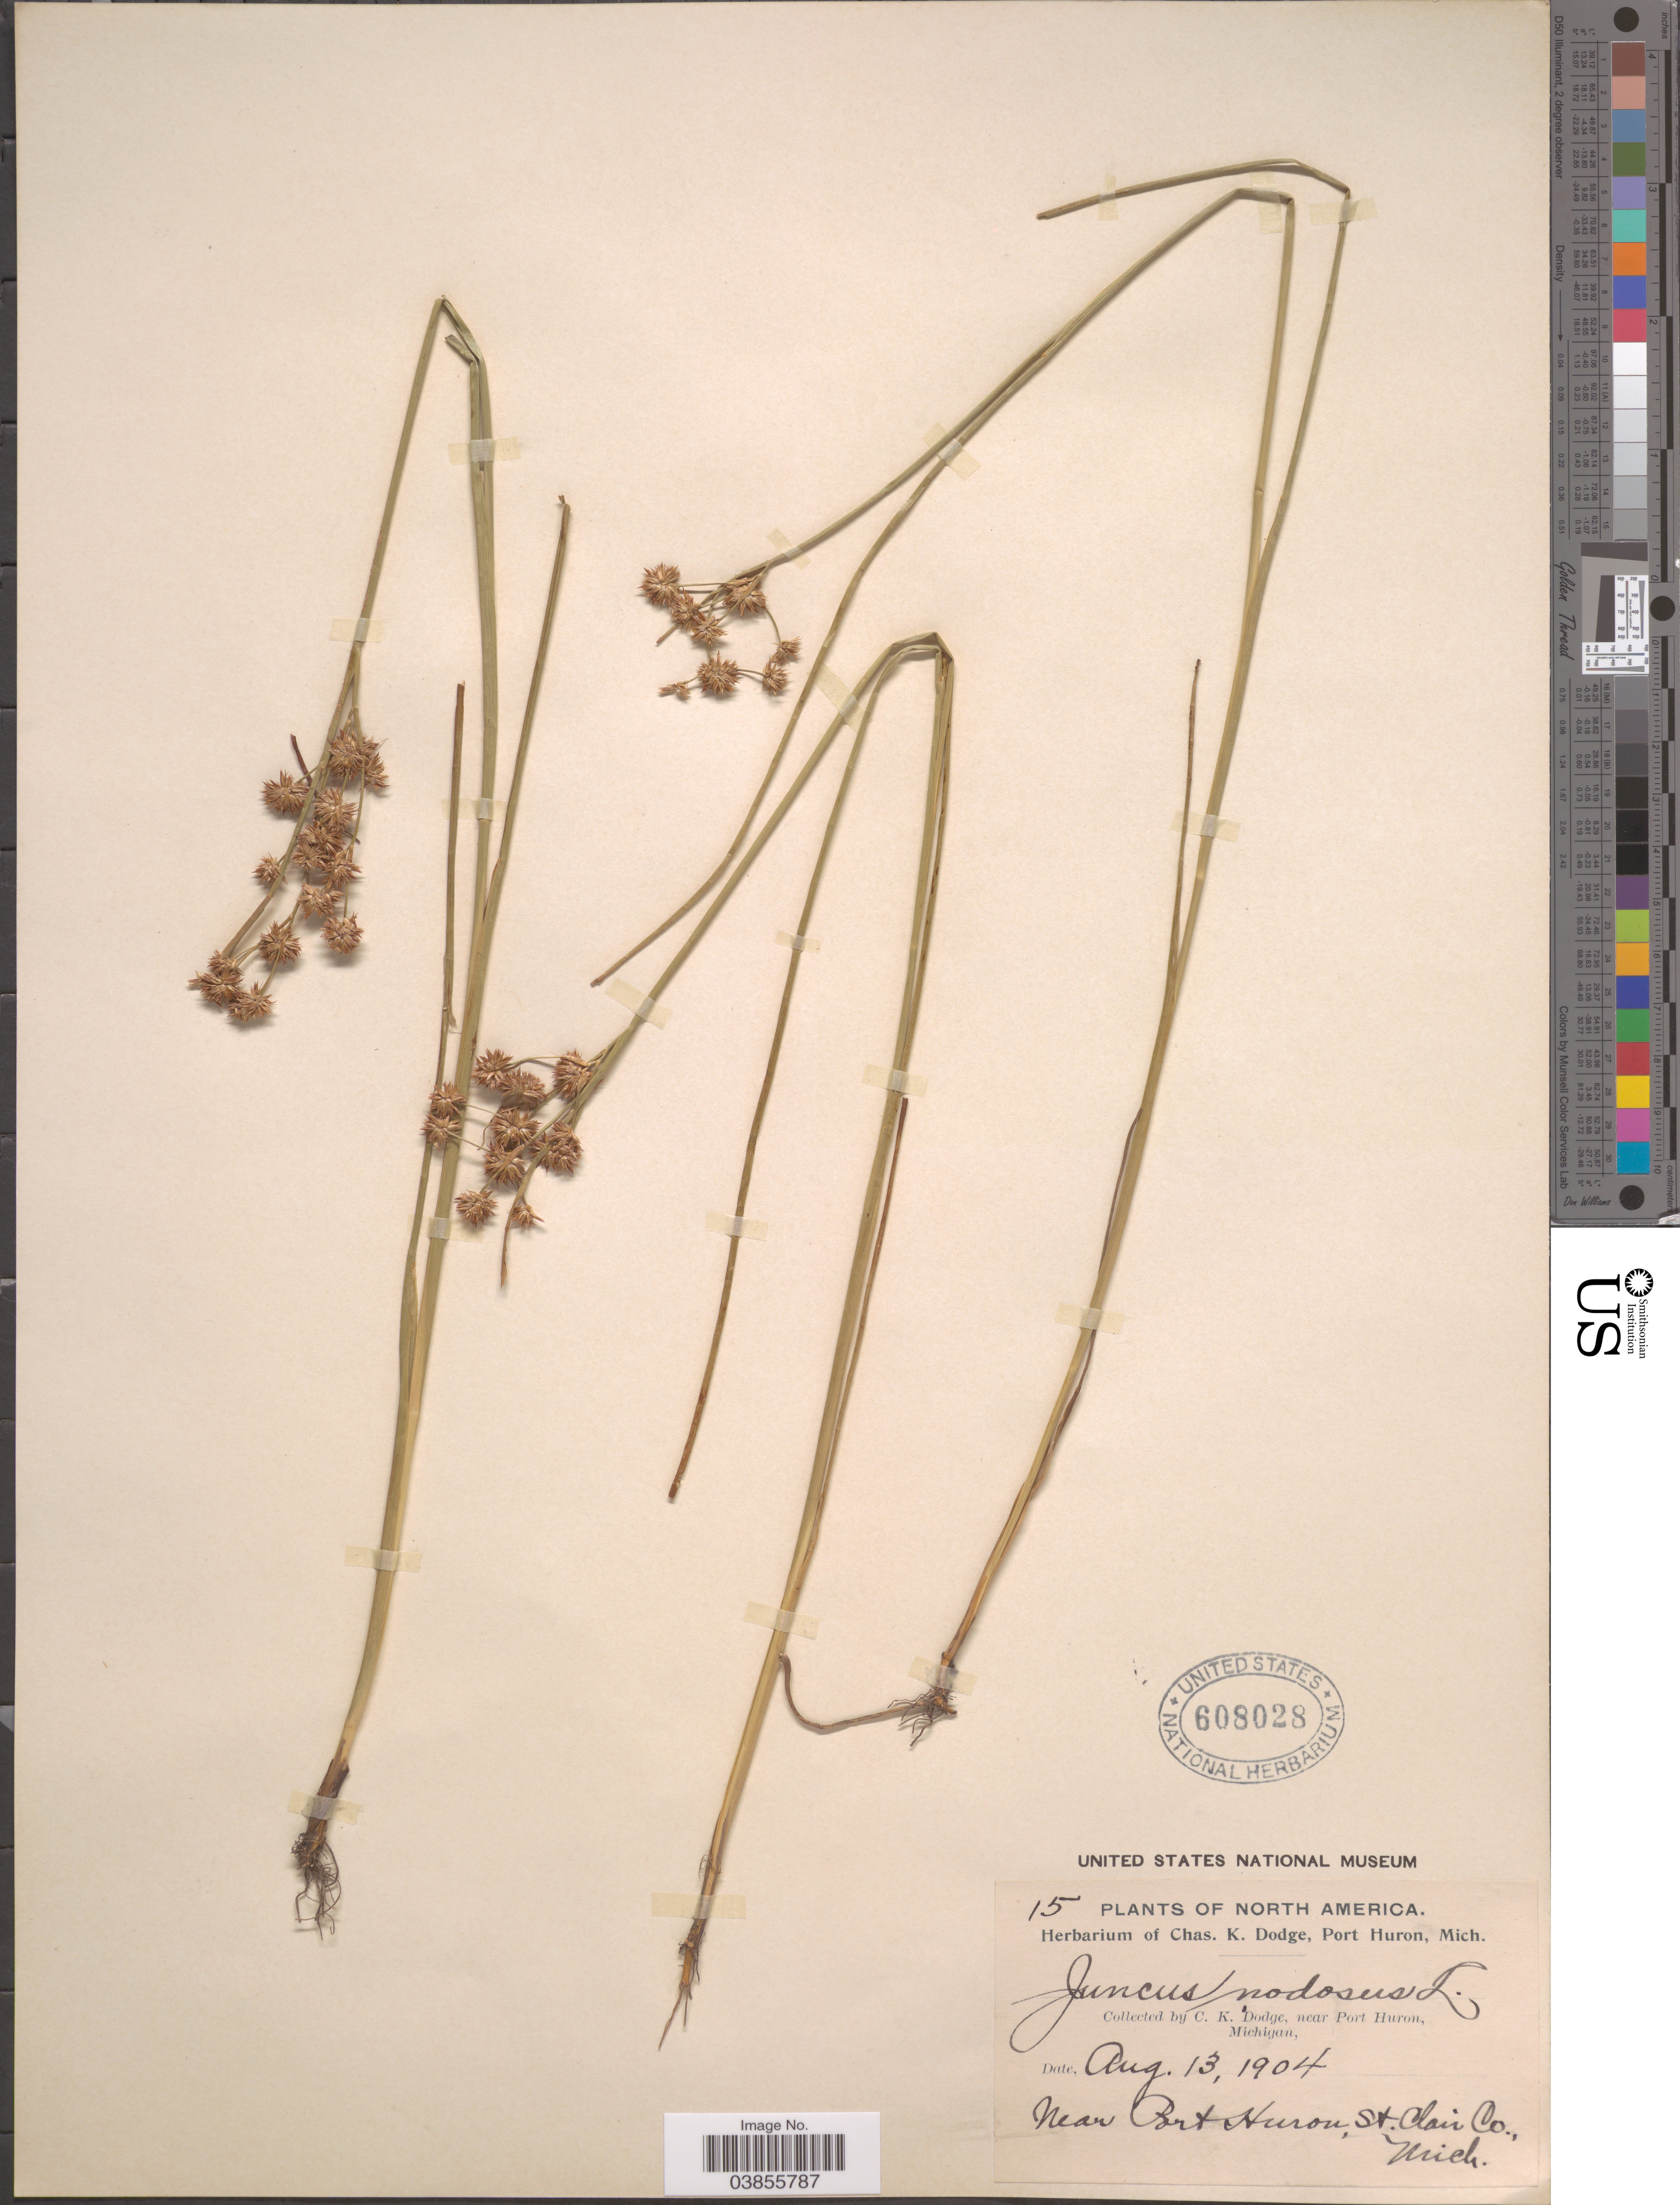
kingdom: Plantae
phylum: Tracheophyta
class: Liliopsida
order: Poales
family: Juncaceae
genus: Juncus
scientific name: Juncus nodosus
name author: L.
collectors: C. Dodge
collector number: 15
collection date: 1904-08-13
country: United States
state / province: Michigan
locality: Near Port Huron, St. Clair Co.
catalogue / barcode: US 608028